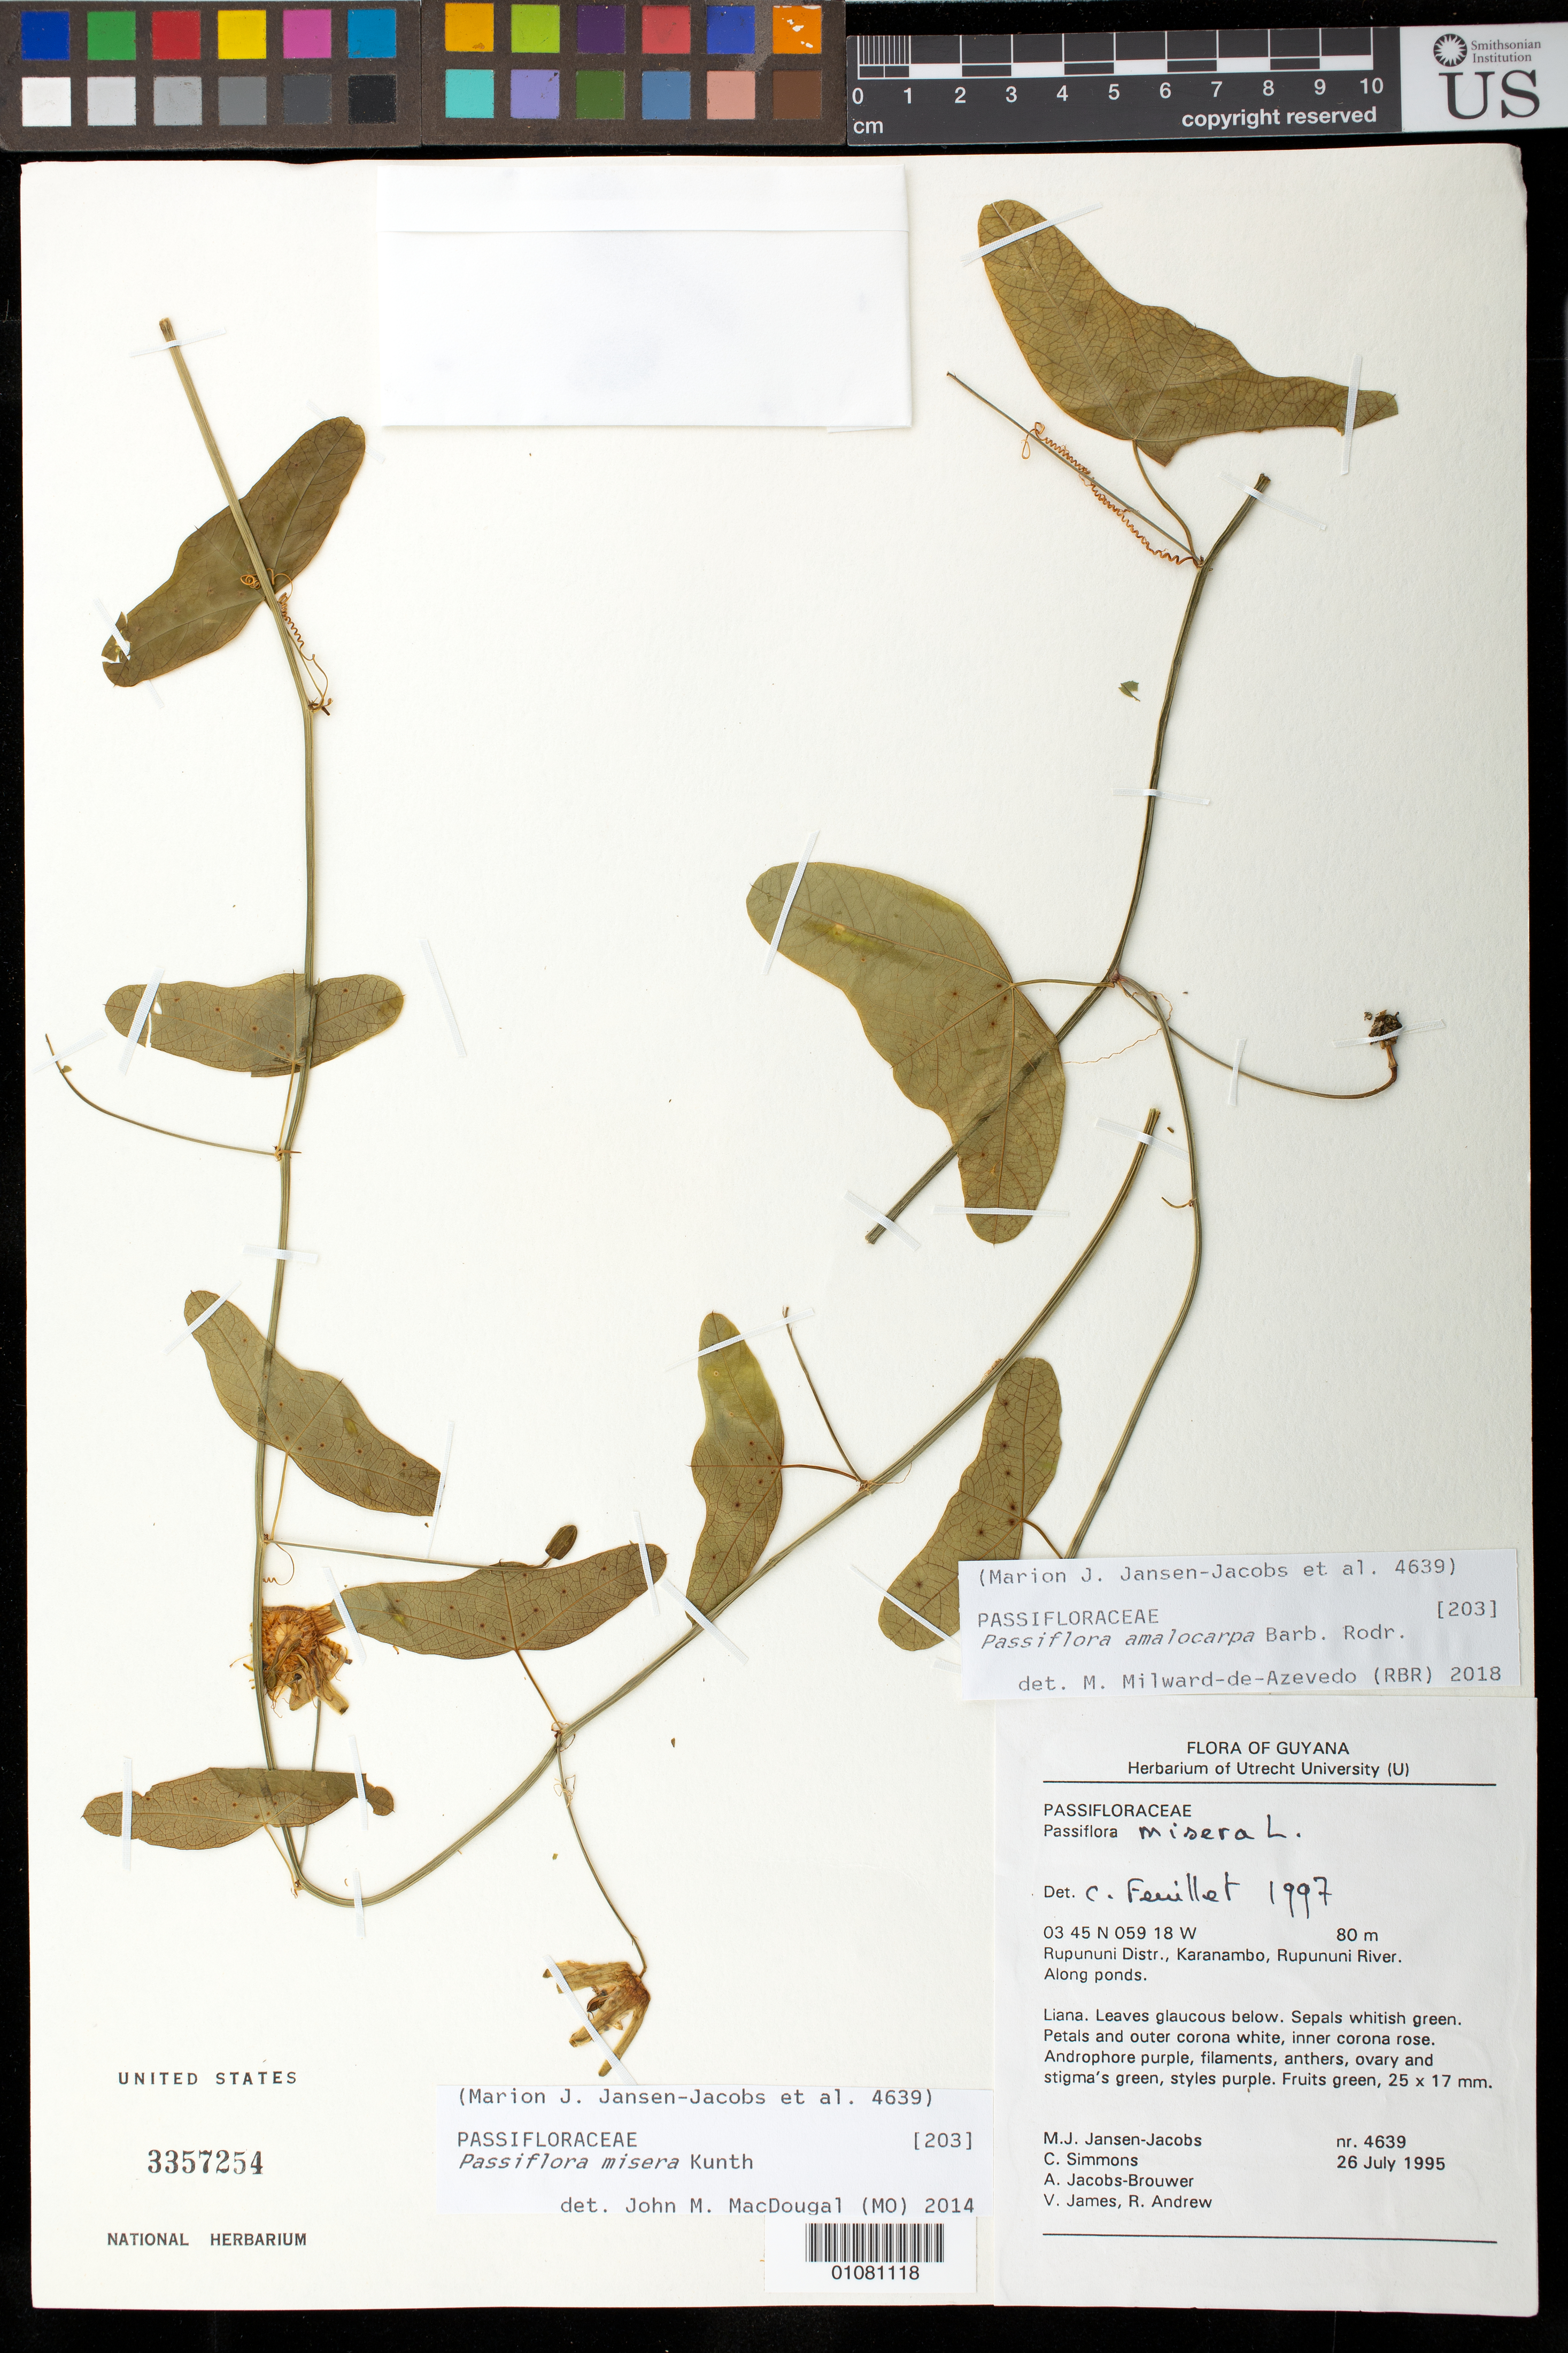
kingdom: Plantae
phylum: Tracheophyta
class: Magnoliopsida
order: Malpighiales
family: Passifloraceae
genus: Passiflora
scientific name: Passiflora amalocarpa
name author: Barb. Rodr.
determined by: Feuillet, C.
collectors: M. J. Jansen-Jacobs, C. Simons, A. Jacobs-Brouwer, V. James & R. Andrew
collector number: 4639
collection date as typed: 26-Jul-95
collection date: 1995-07-26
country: Guyana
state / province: U. Takutu-U. Essequibo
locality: Karanambo, Rupununi River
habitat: Along ponds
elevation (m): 80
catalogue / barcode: US 3357254